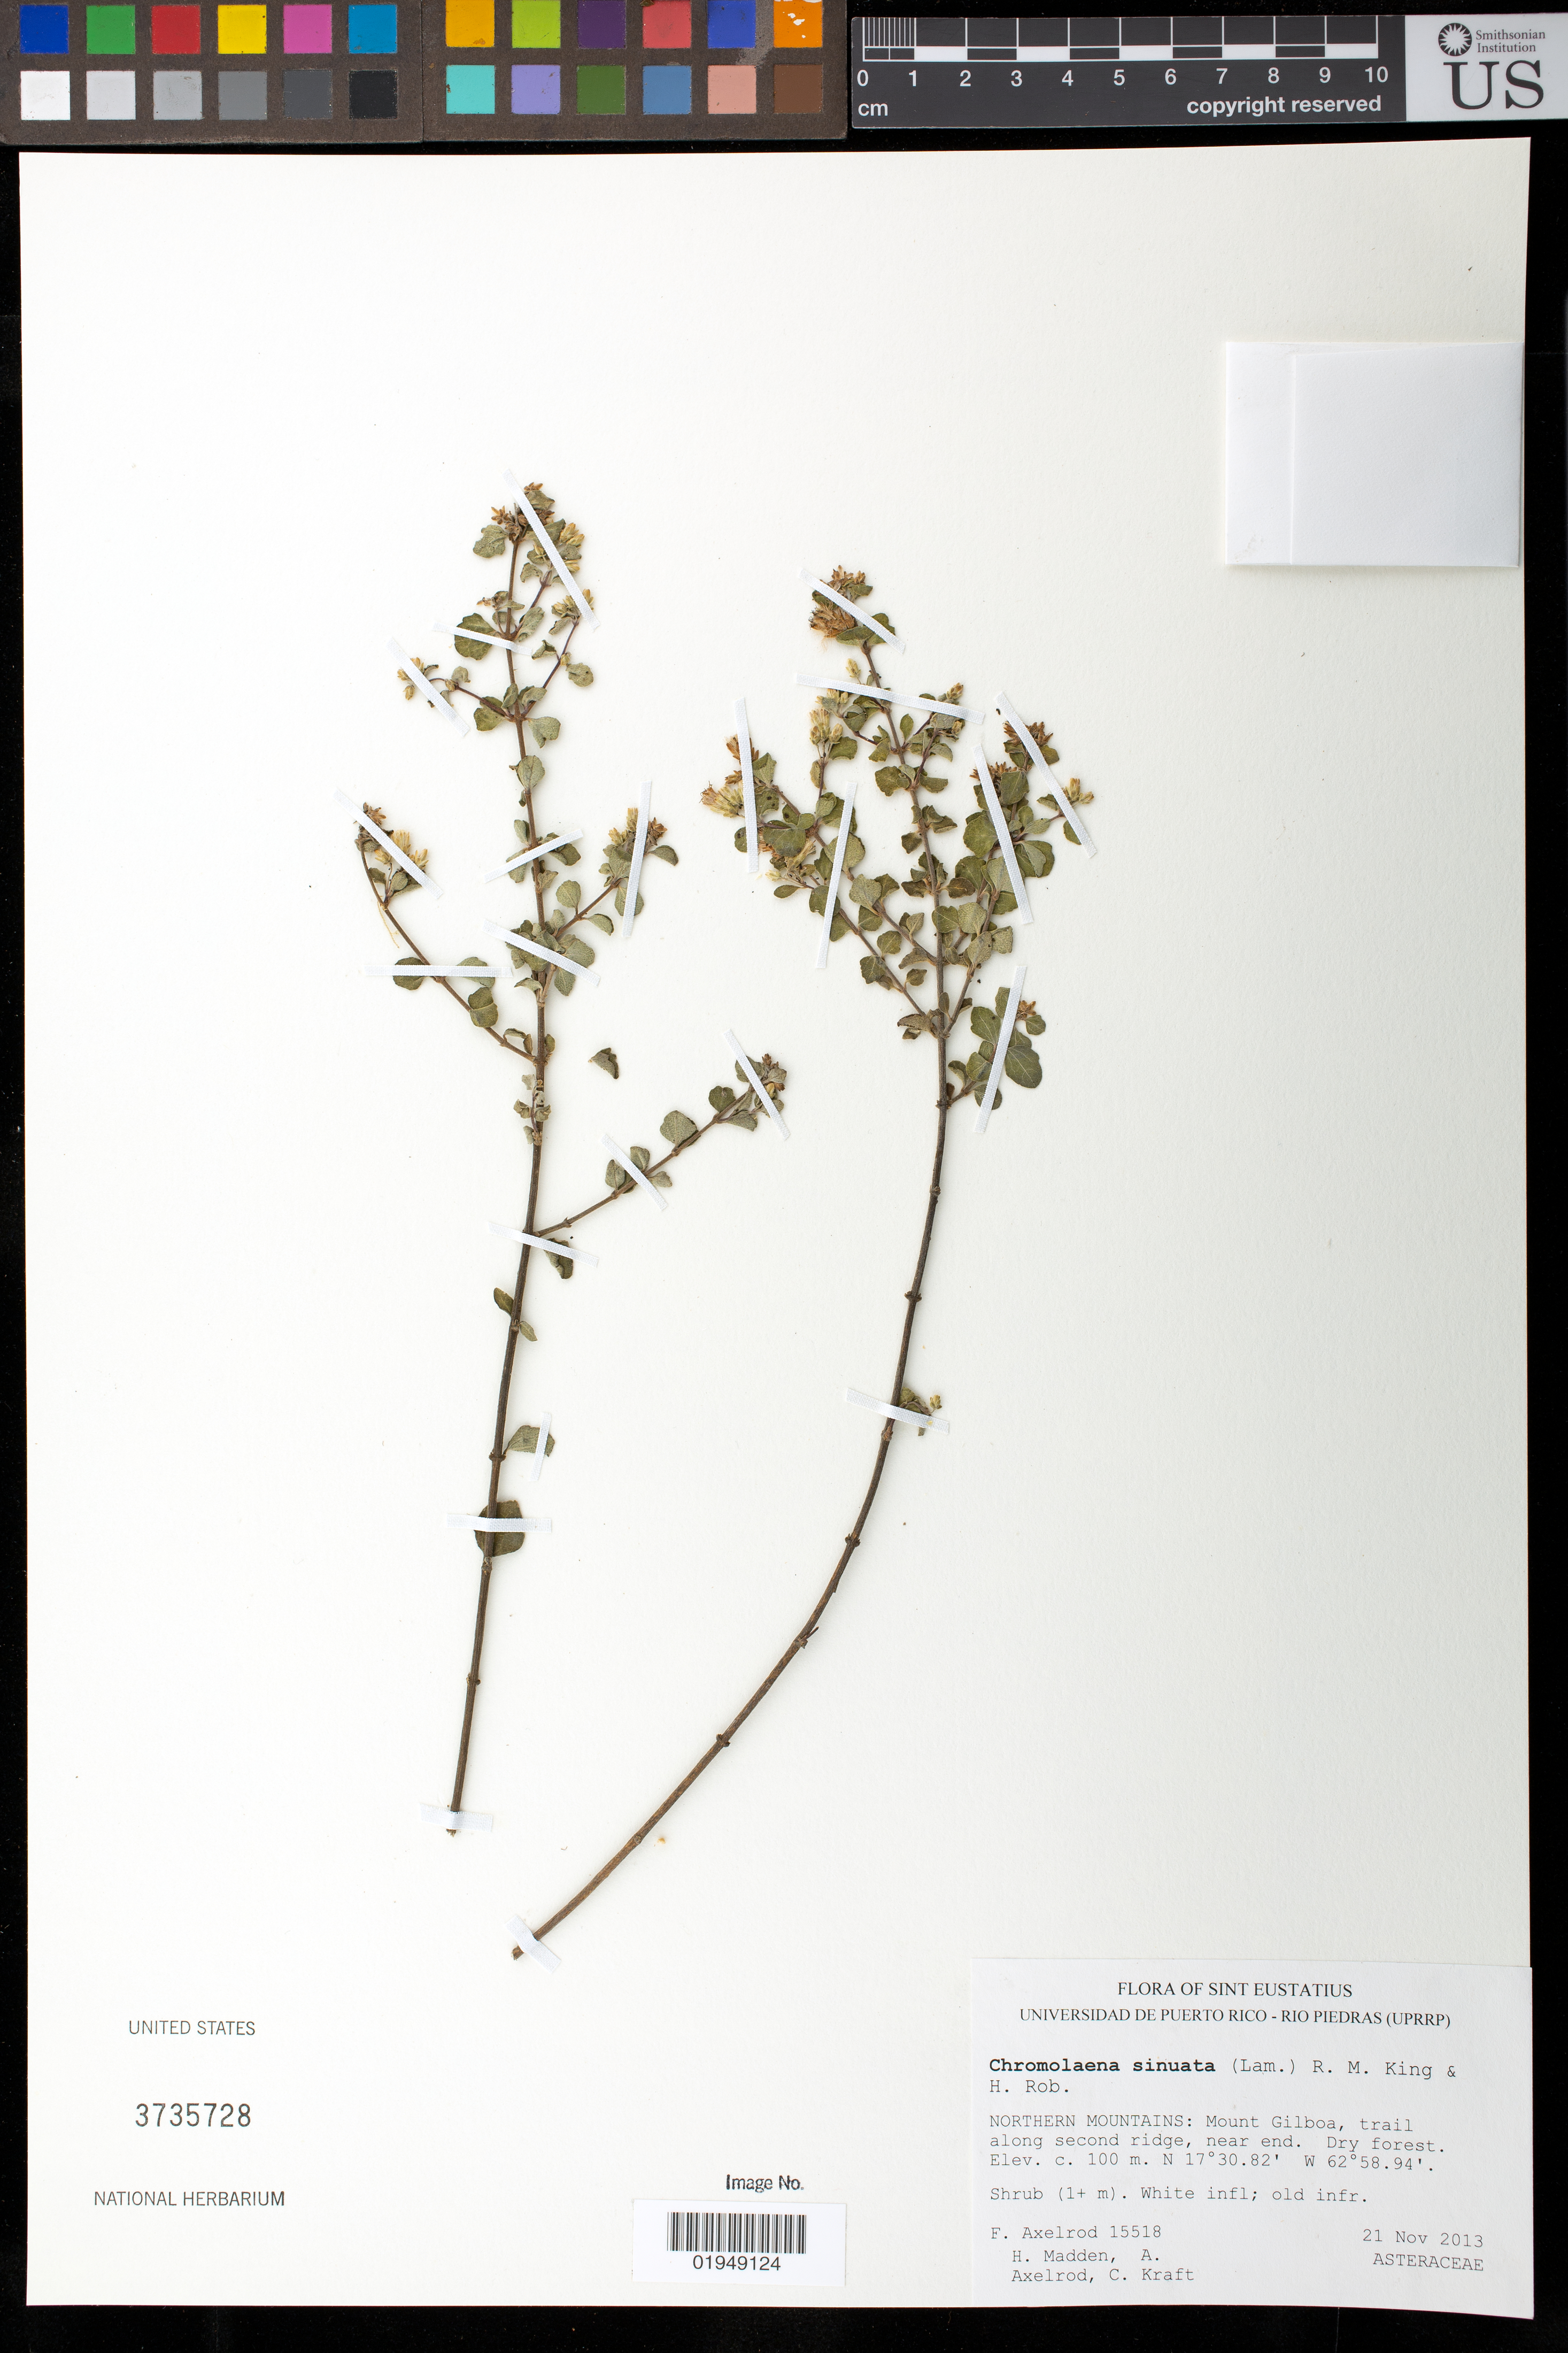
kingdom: Plantae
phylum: Tracheophyta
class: Magnoliopsida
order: Asterales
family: Asteraceae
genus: Chromolaena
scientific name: Chromolaena sinuata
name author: (Lam.) R.M. King & H. Rob.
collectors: F. Axelrod et al.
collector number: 15518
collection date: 2013-11-21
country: St. Christopher-Nevis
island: Oranjestad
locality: Northern Mountains, Mount Gilboa, trail along second ridge, near end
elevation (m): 100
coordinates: N 17 30.82', W 62 58.94'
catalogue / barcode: US 3735728